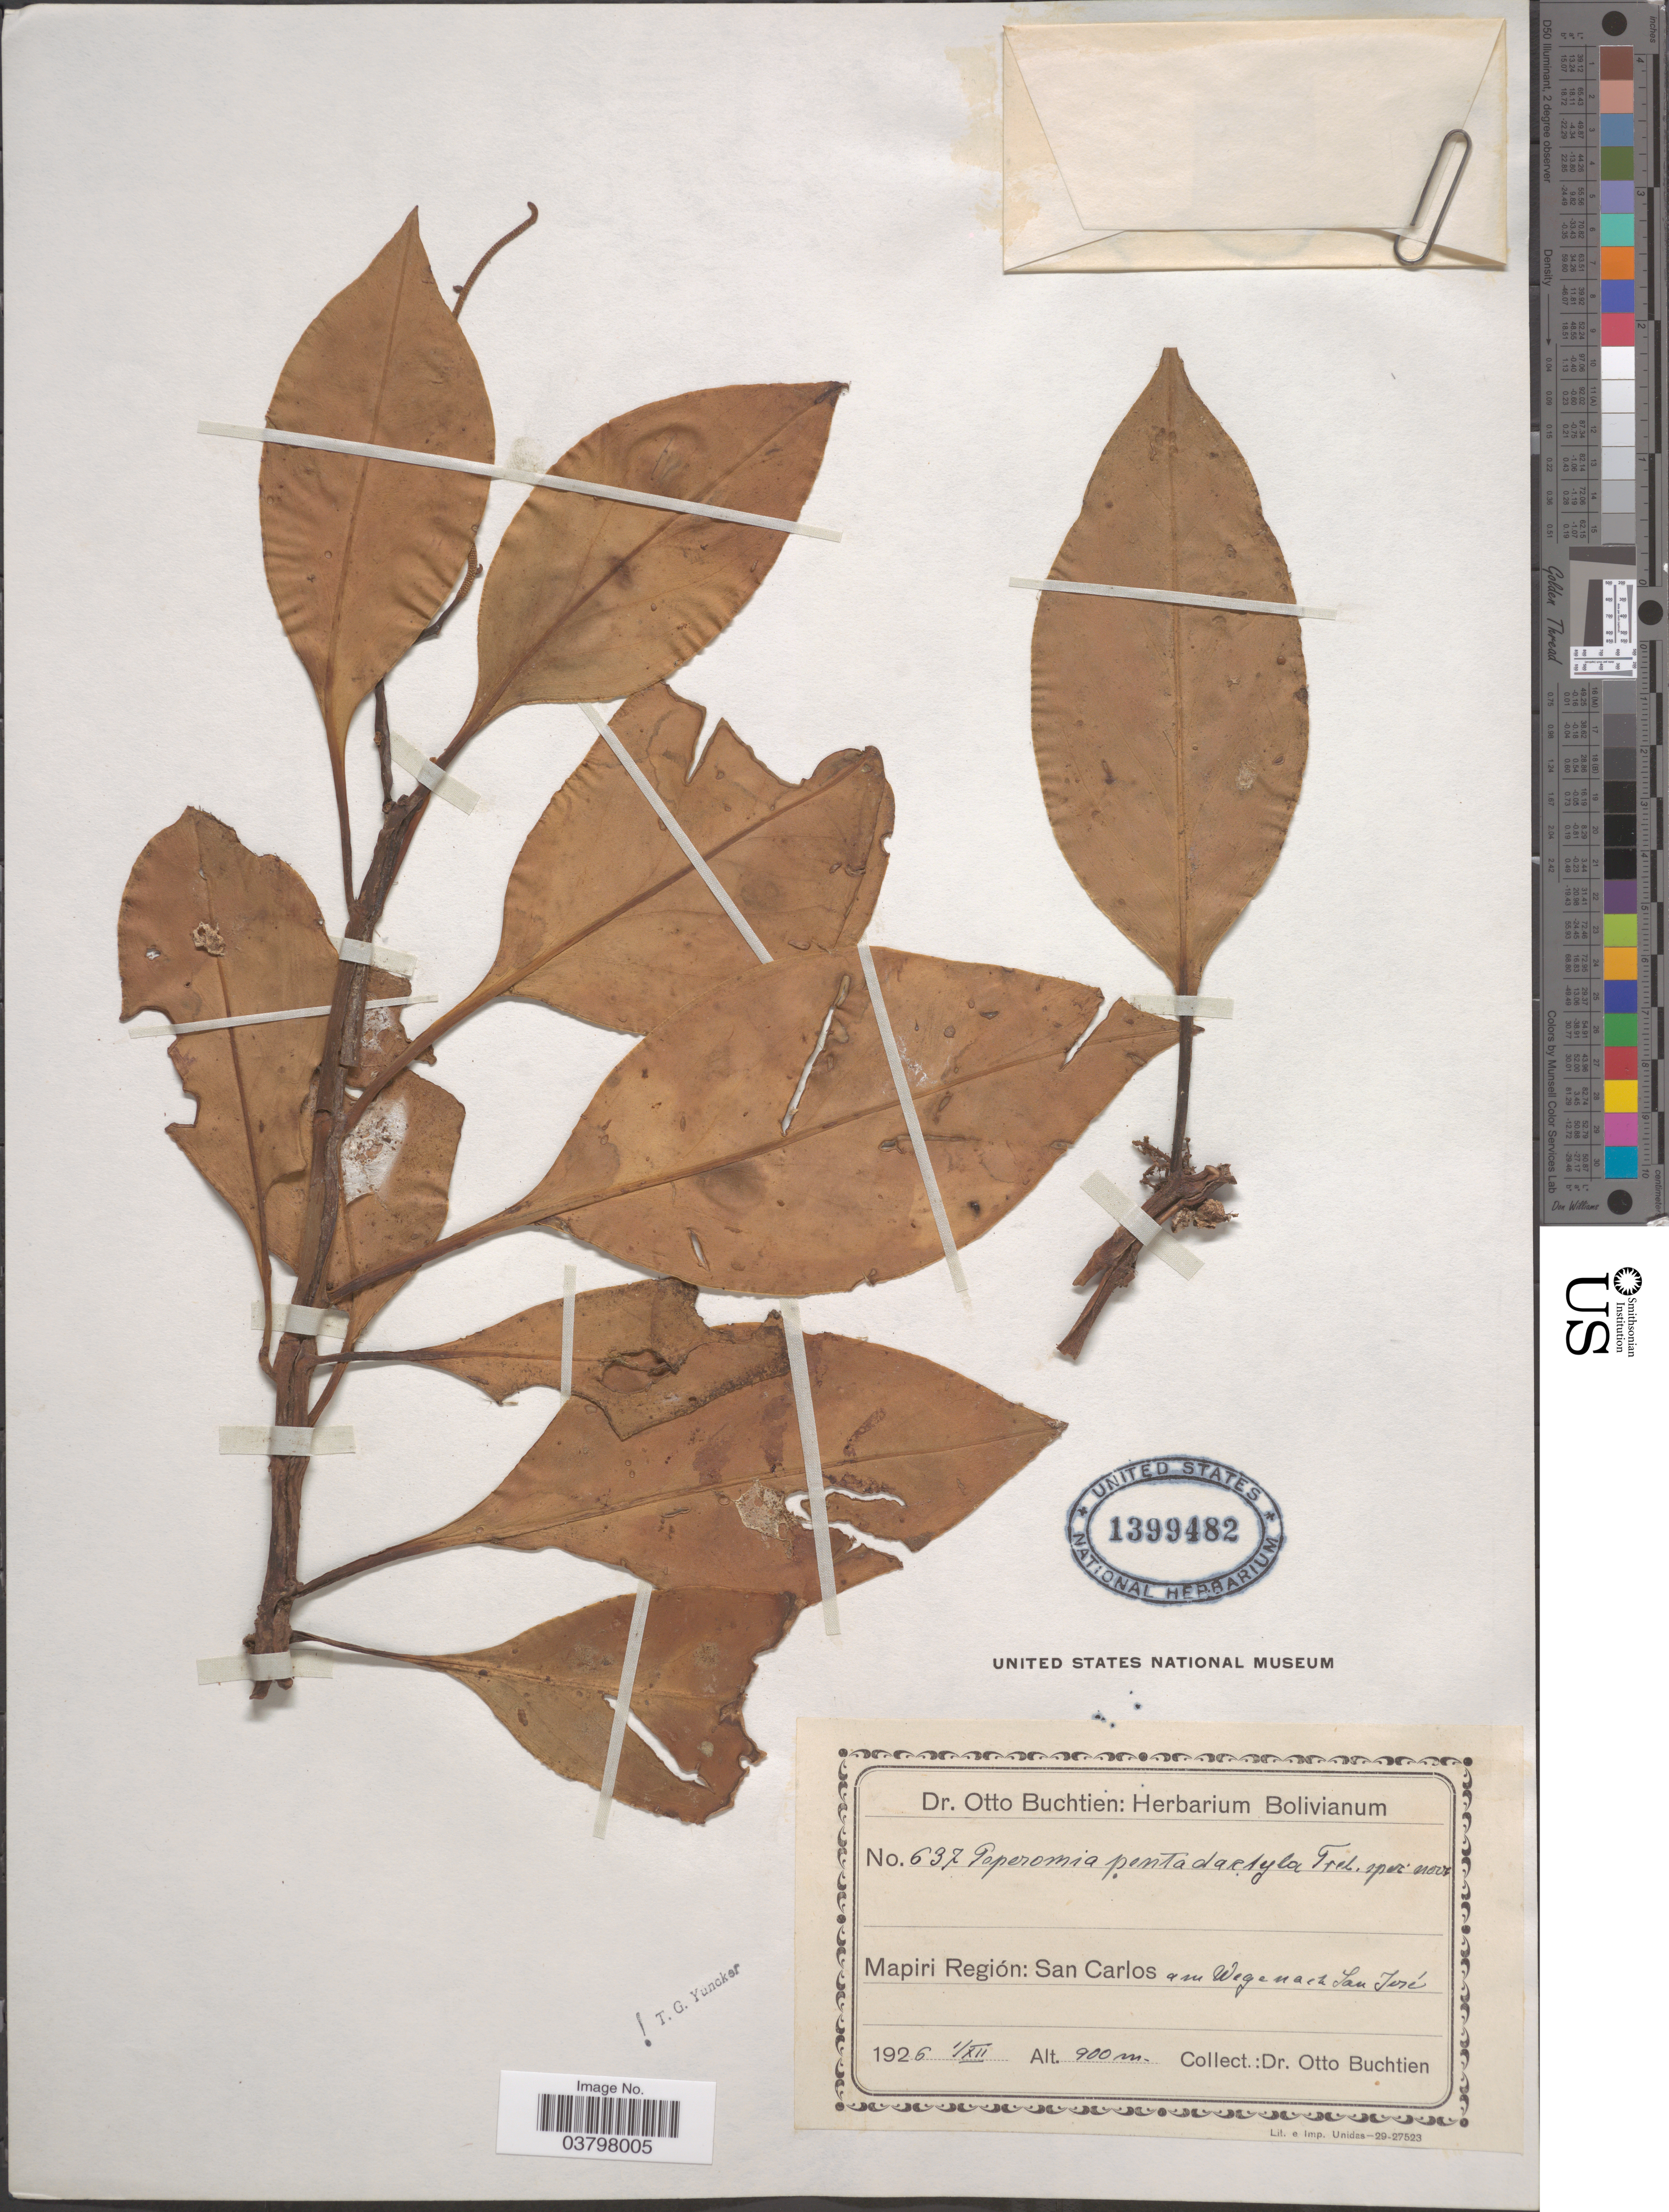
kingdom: Plantae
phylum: Tracheophyta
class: Magnoliopsida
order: Piperales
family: Piperaceae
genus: Peperomia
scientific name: Peperomia pentadactyla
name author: Yunck.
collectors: O. Buchtien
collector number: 637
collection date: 1926-12-01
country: Bolivia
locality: Mapiri Región: San Carlos am Wegenach San José.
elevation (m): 900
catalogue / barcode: US 1399482